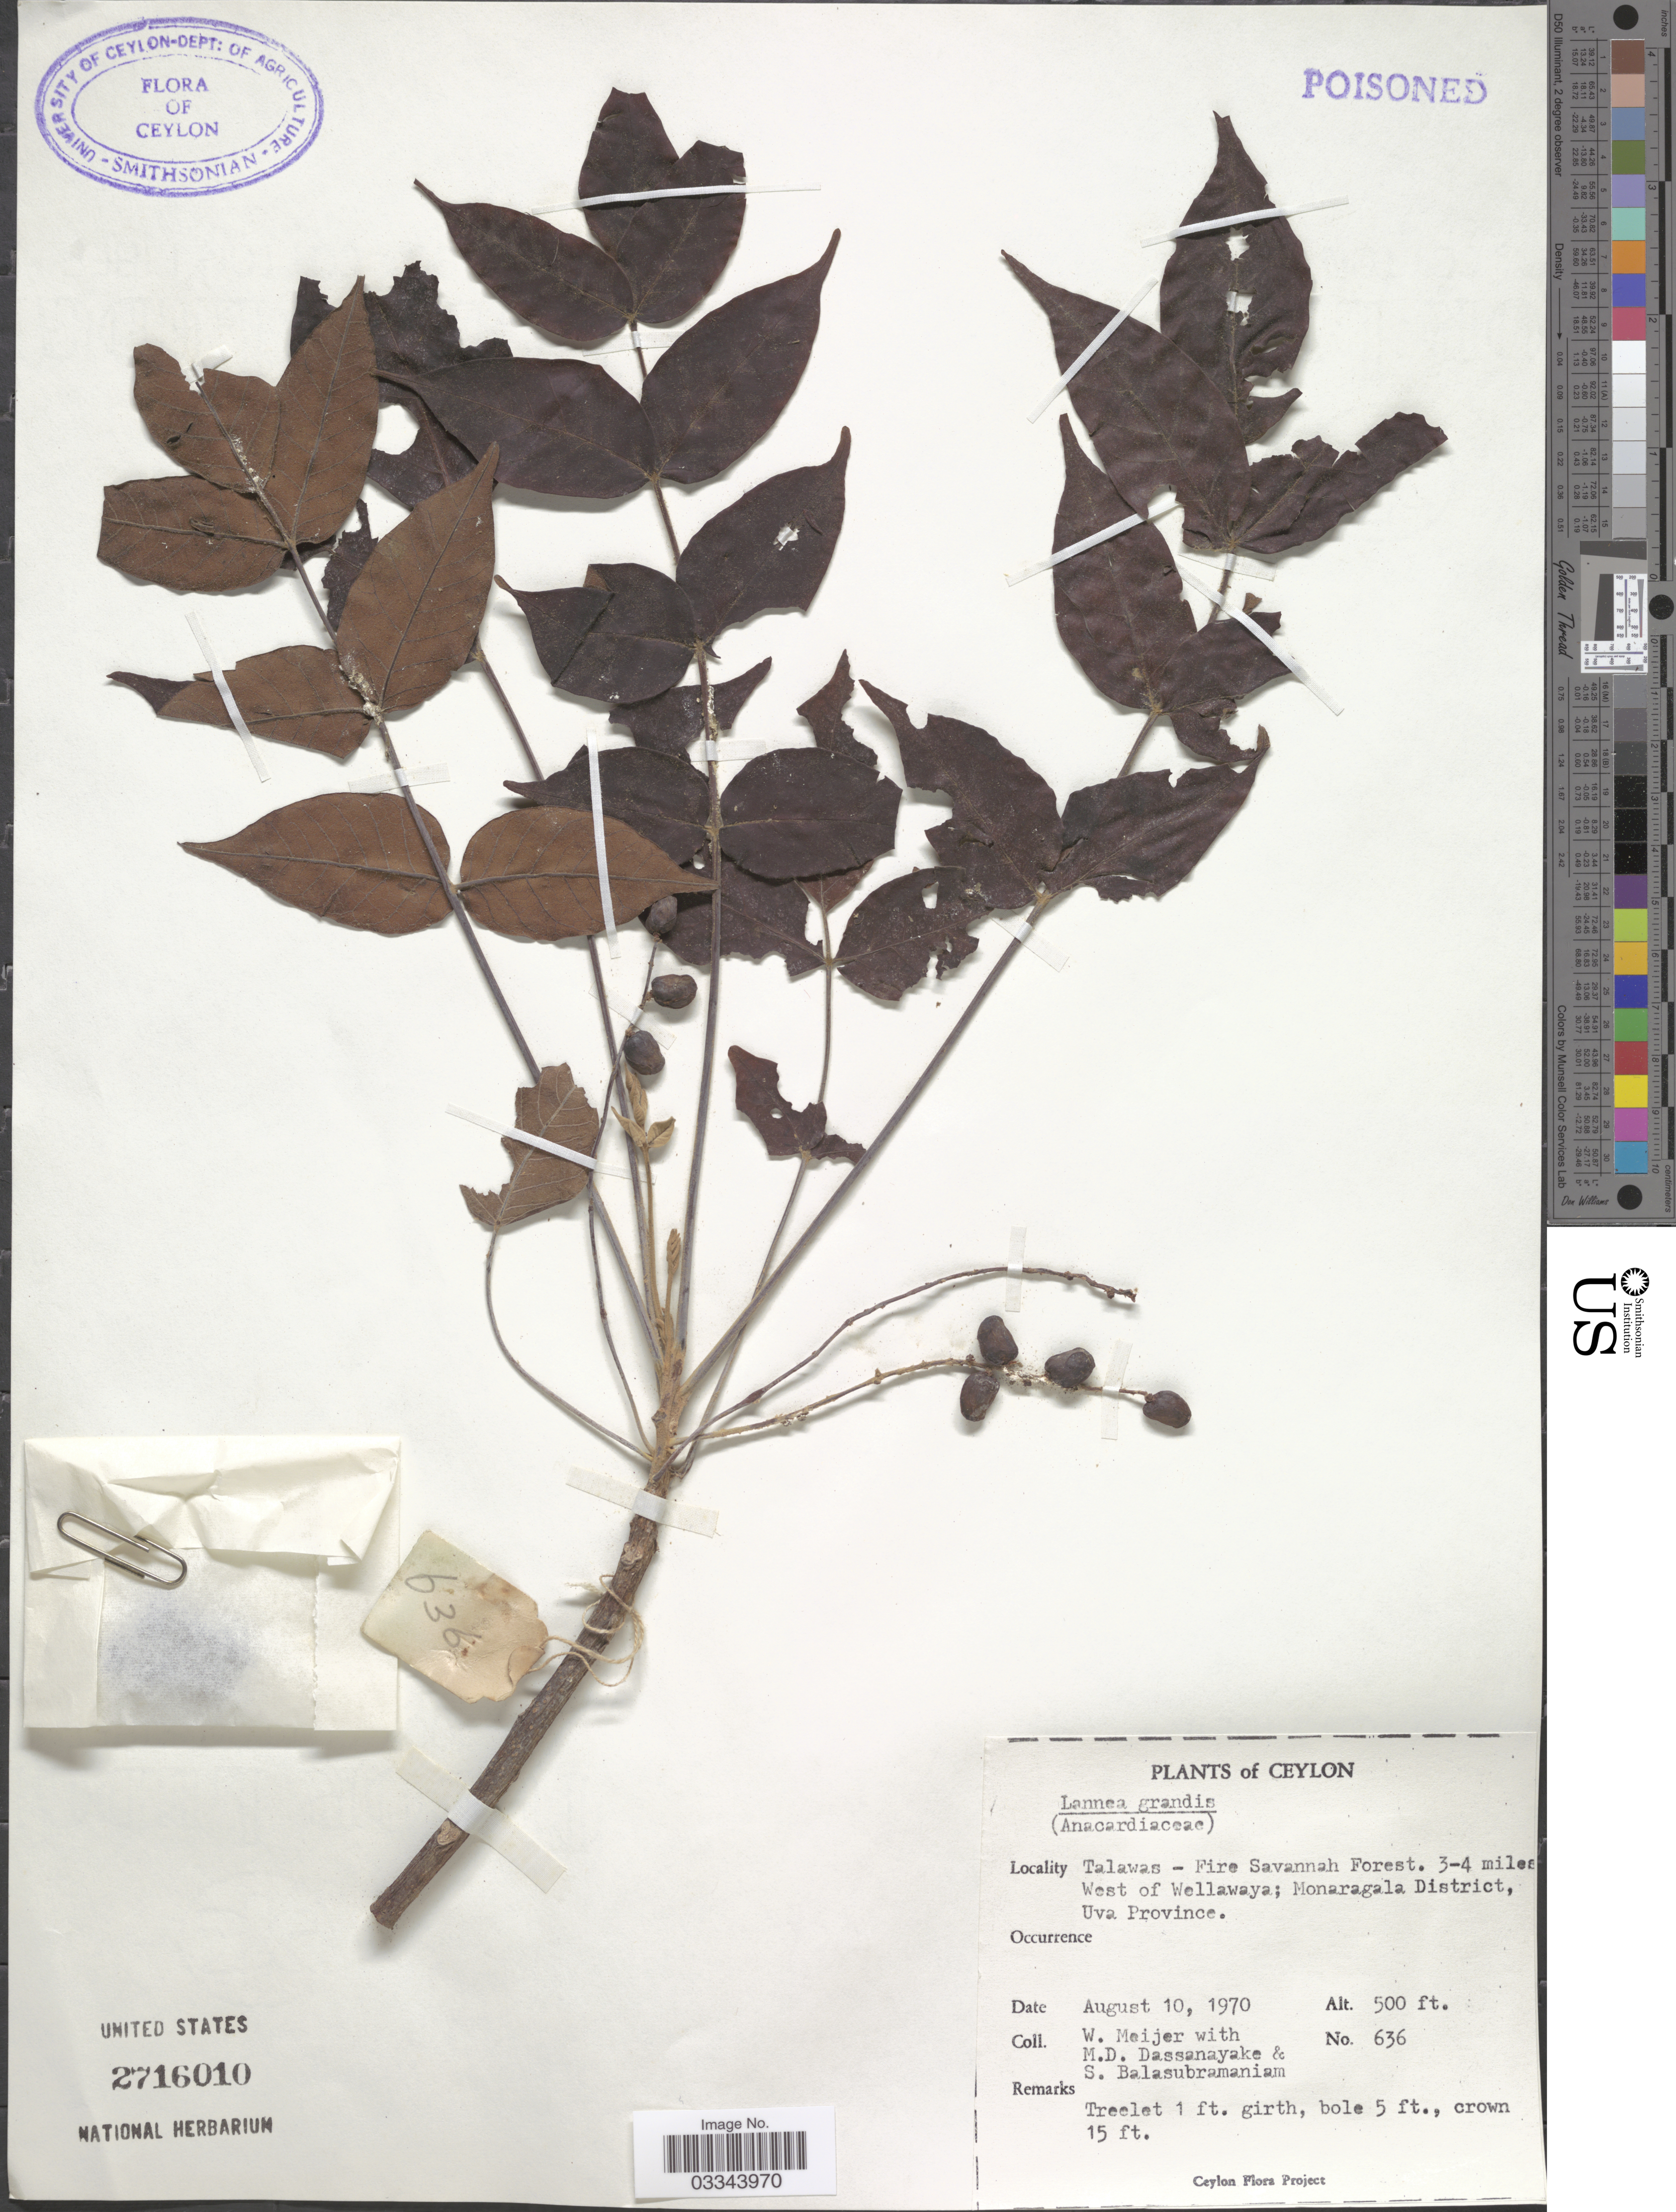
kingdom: Plantae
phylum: Tracheophyta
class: Magnoliopsida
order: Sapindales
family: Anacardiaceae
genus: Lannea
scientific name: Lannea grandis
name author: (Dennst.) Engl.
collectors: W. Meijer, M. D. Dassanayake & S. Balasubramaniam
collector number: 636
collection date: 1970-08-10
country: Sri Lanka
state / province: Uva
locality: Ceylon, Talawas - Fire Savannah Forest. 3-4 miles West of Wellawaya; Monoragala District.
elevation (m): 152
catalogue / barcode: US 2716010